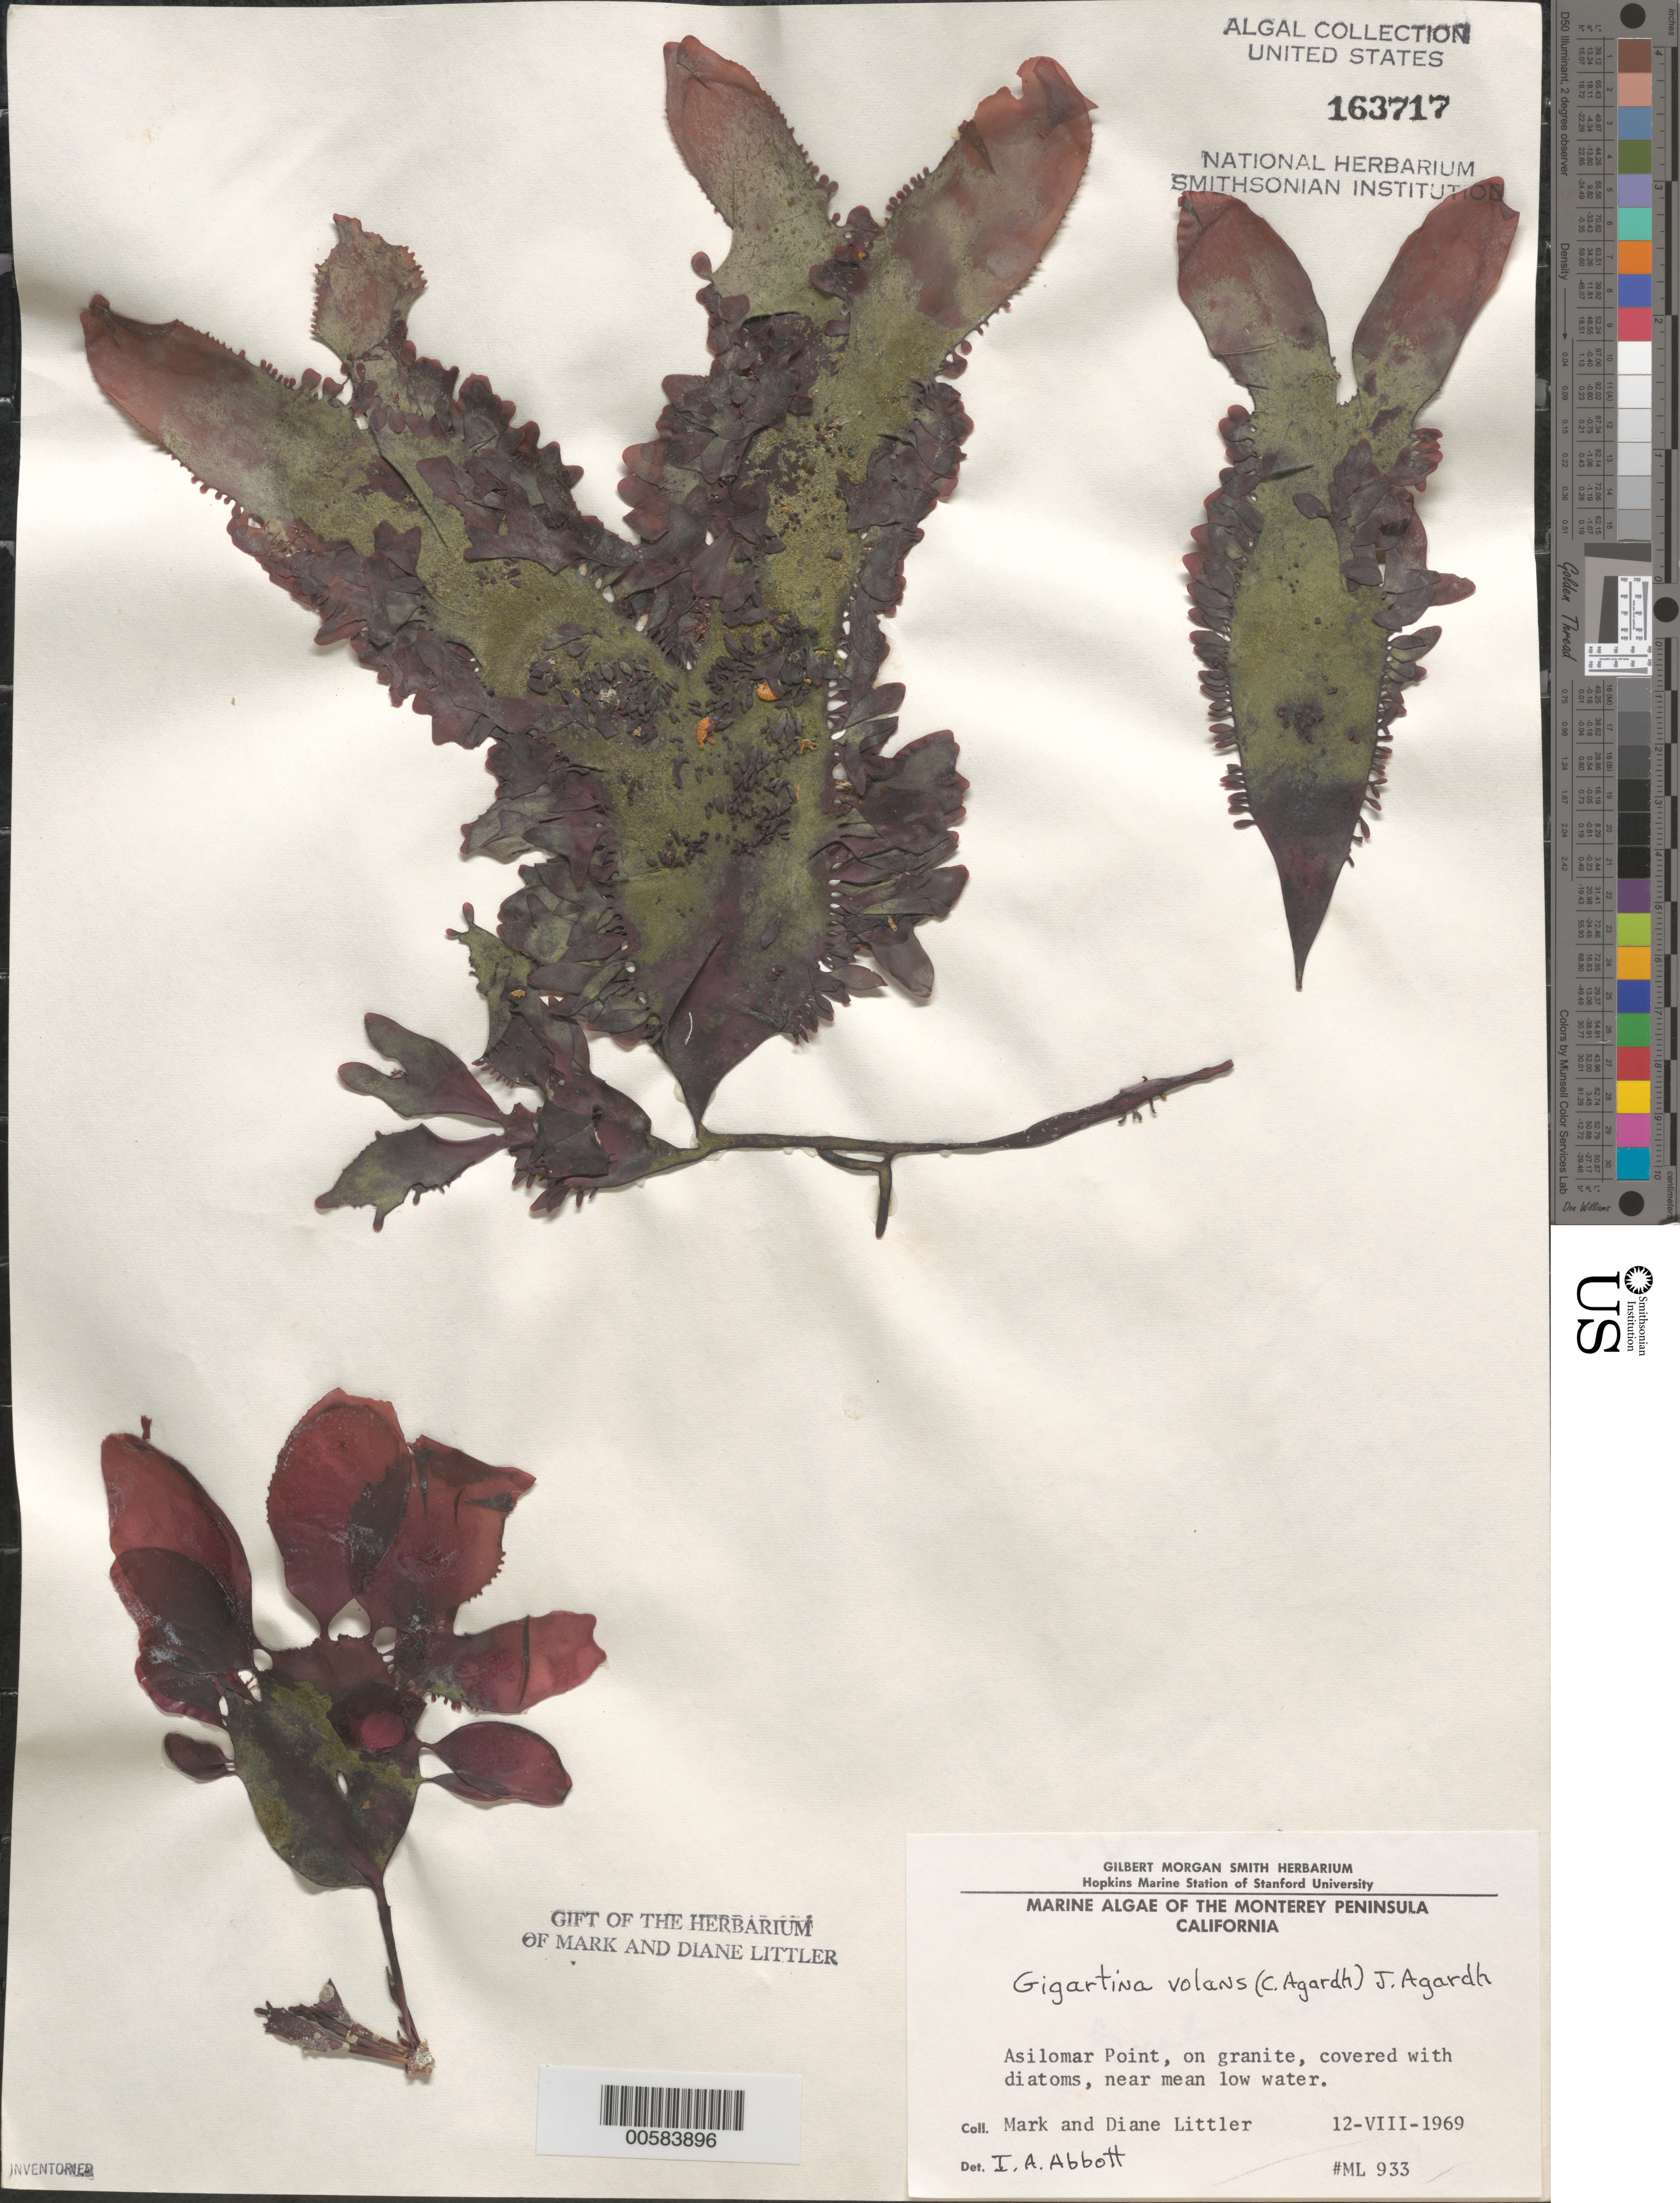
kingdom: Plantae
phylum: Rhodophyta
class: Florideophyceae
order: Gigartinales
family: Gigartinaceae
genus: Mazzaella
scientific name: Mazzaella volans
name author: (C. Agardh) Fredericq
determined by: Algae name updating Project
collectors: M. M. Littler & D. S. Littler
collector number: ML 933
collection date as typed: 12 Aug 1969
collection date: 1969-08-12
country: United States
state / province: California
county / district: Monterey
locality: Asilomar Point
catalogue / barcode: US 163717